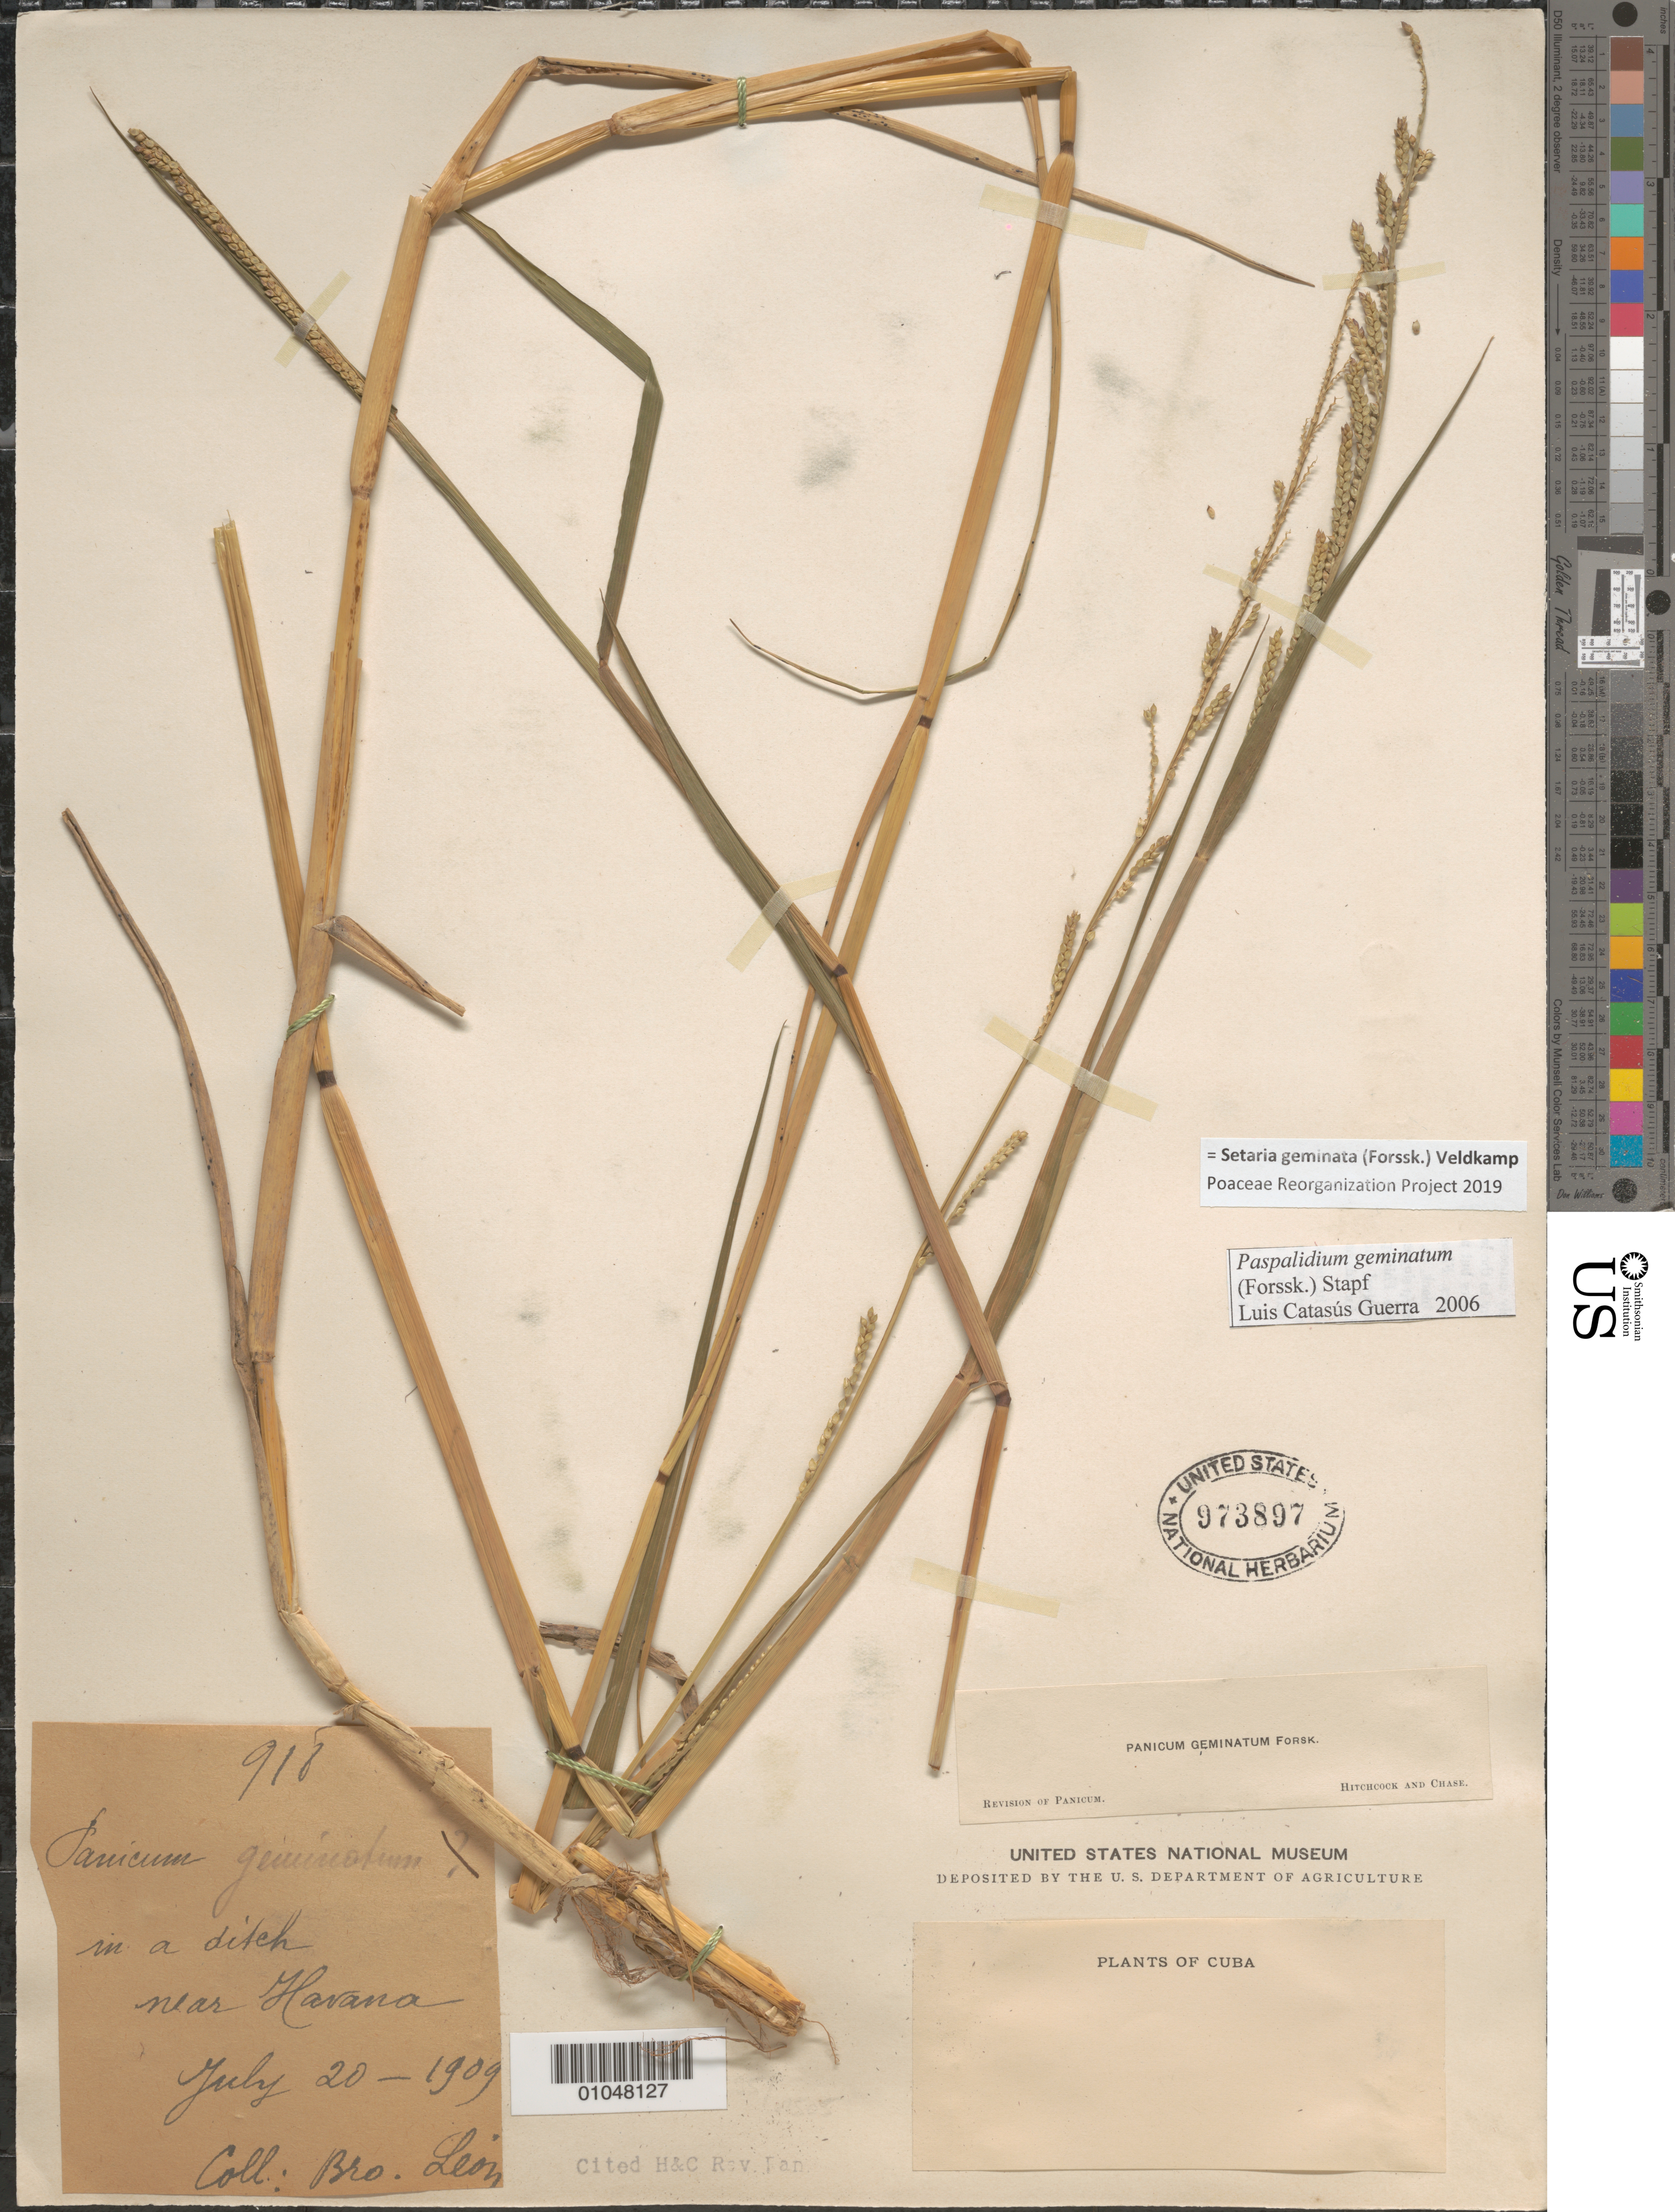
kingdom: Plantae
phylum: Tracheophyta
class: Liliopsida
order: Poales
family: Poaceae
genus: Panicum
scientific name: Panicum geminatum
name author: Forssk.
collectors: Bro. León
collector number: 918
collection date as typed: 20 Jul 1909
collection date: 1909-07-20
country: Cuba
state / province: La Habana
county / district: Municipio Boyeros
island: Cuba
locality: In a ditch near Havana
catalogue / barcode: US 973897